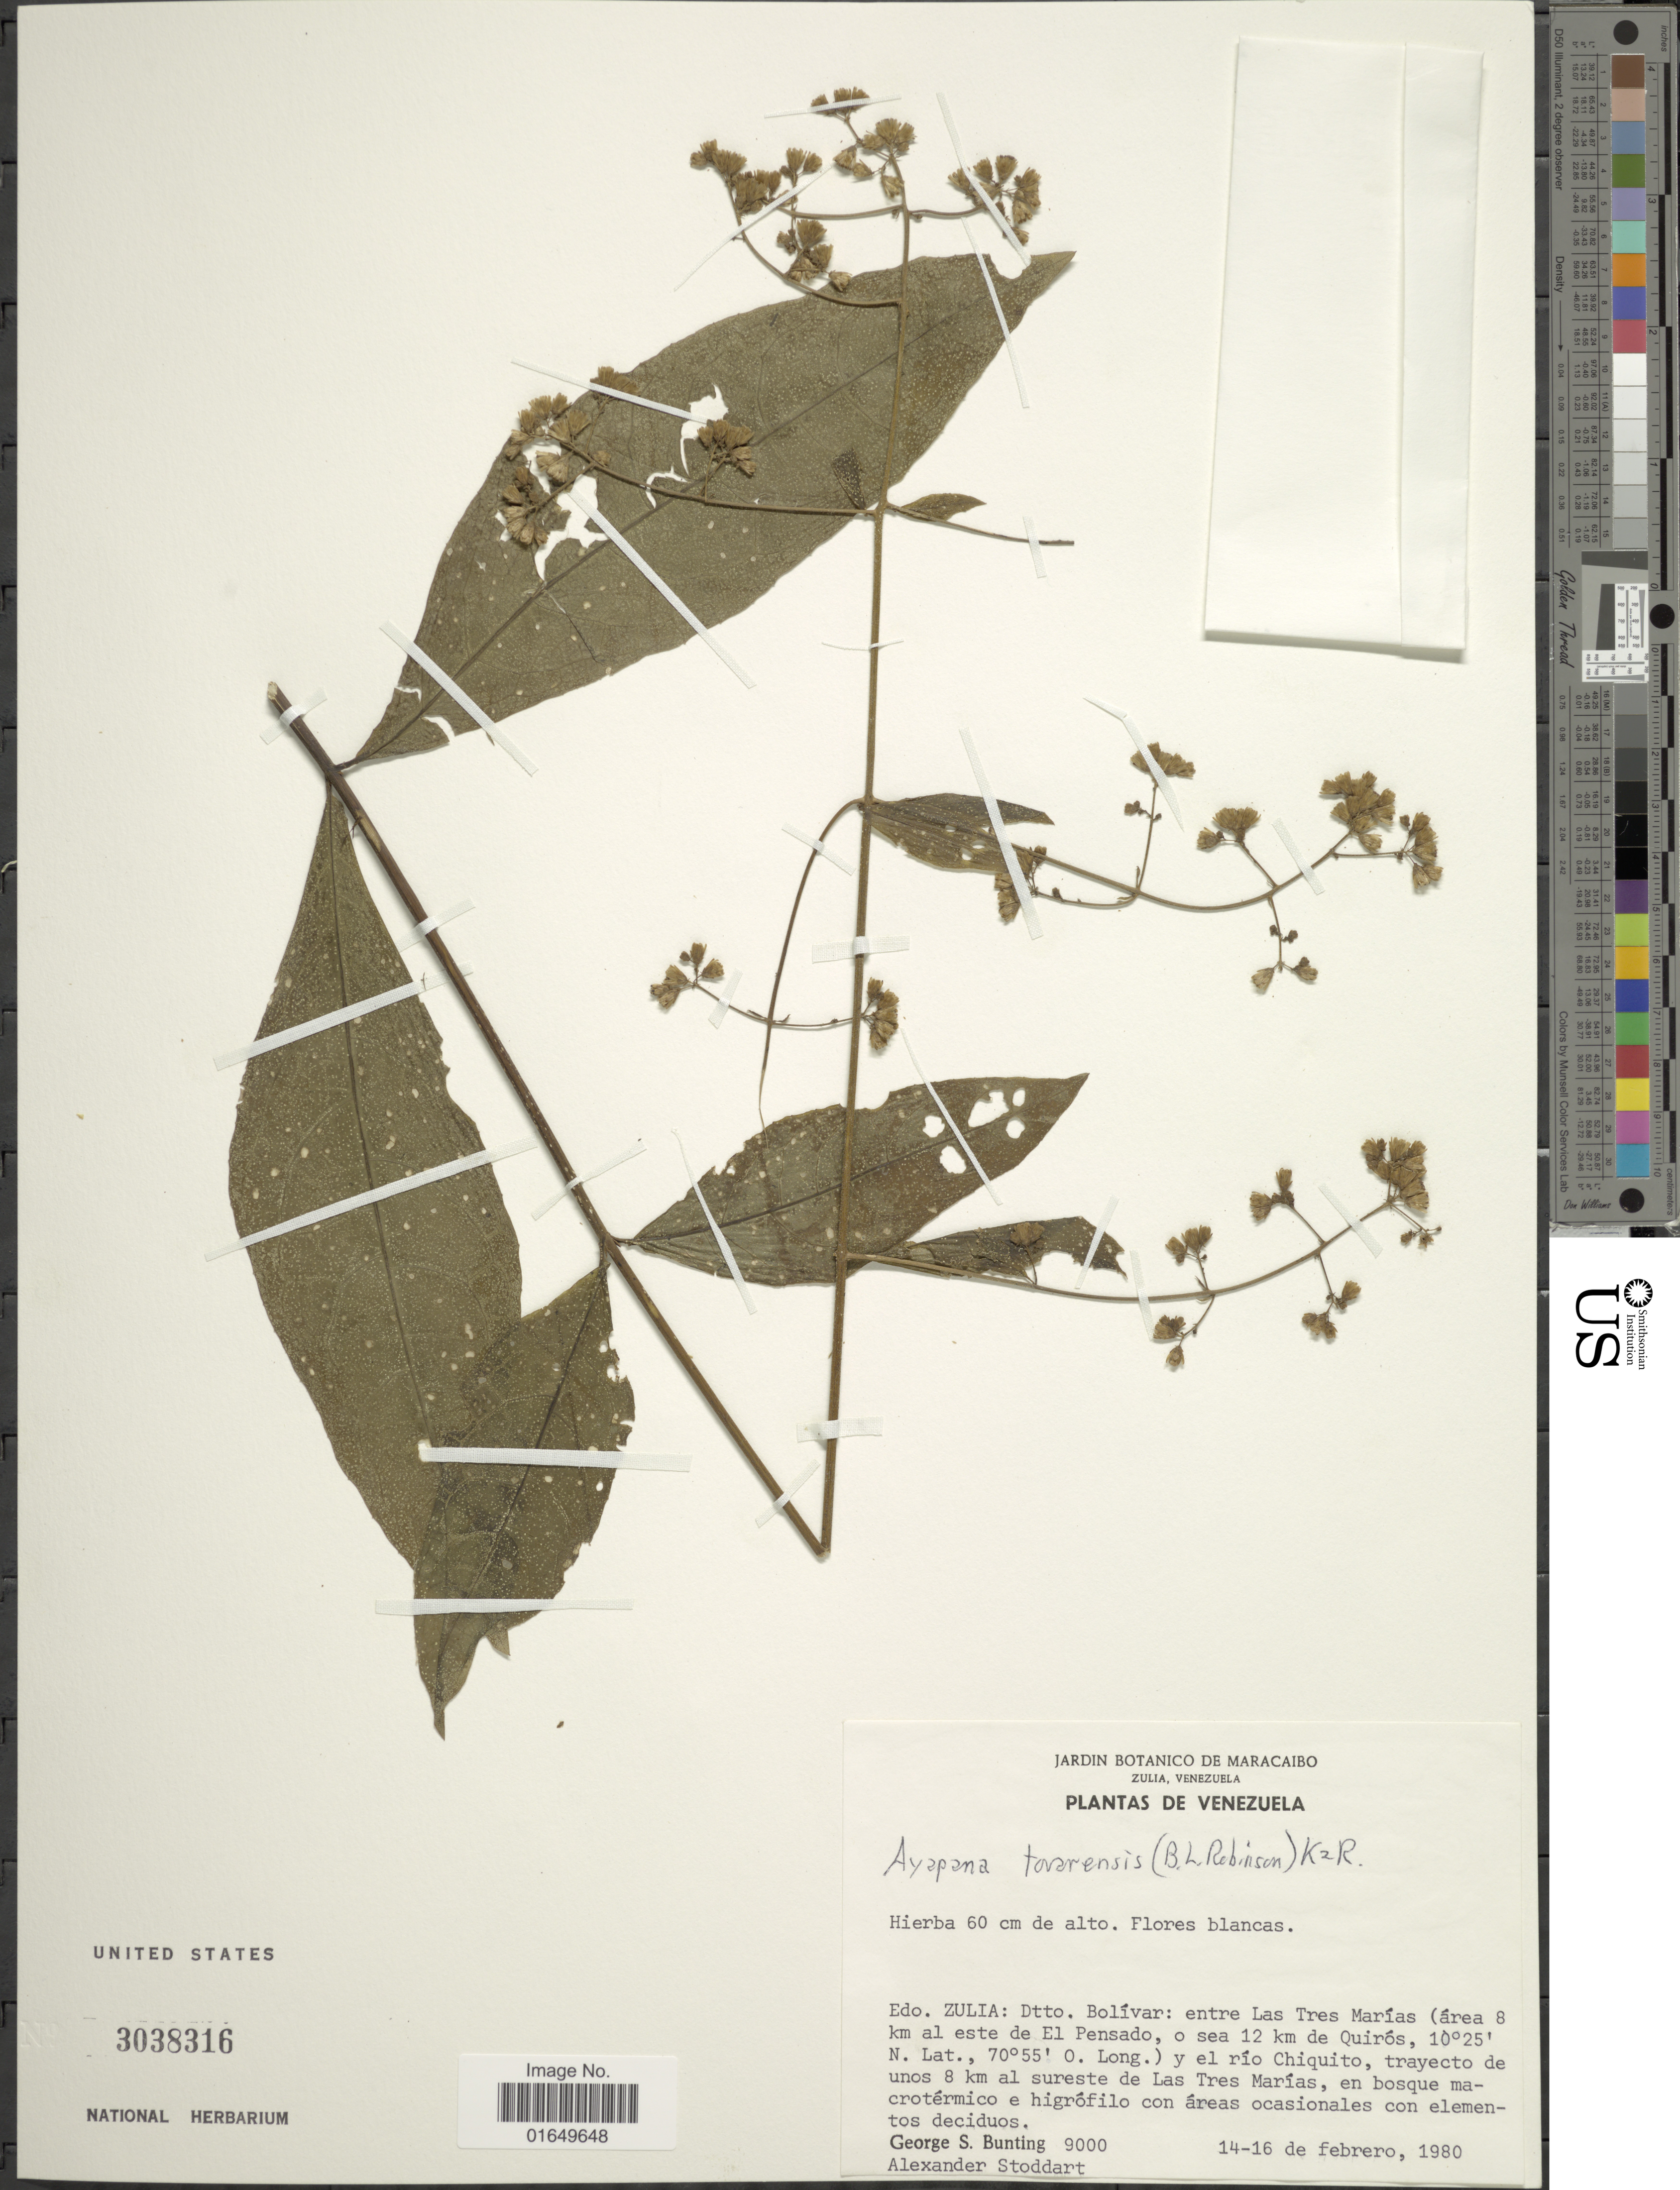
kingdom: Plantae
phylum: Tracheophyta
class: Magnoliopsida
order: Asterales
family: Asteraceae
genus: Ayapana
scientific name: Ayapana tovarensis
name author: (B.L. Rob.) R.M. King & H. Rob.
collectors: G. S. Bunting & A. Stoddart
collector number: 9000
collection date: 1980-02-14/1980-02-19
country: Venezuela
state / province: Zulia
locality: Dtto. Bolívar: entre Las Tres Marías (área 8 km al este de El Pensado, o sea 12 km de Quirós, y el río Chiquito, trayecto de unos 8 km al sureste de Las Tres Marías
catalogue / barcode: US 3038316